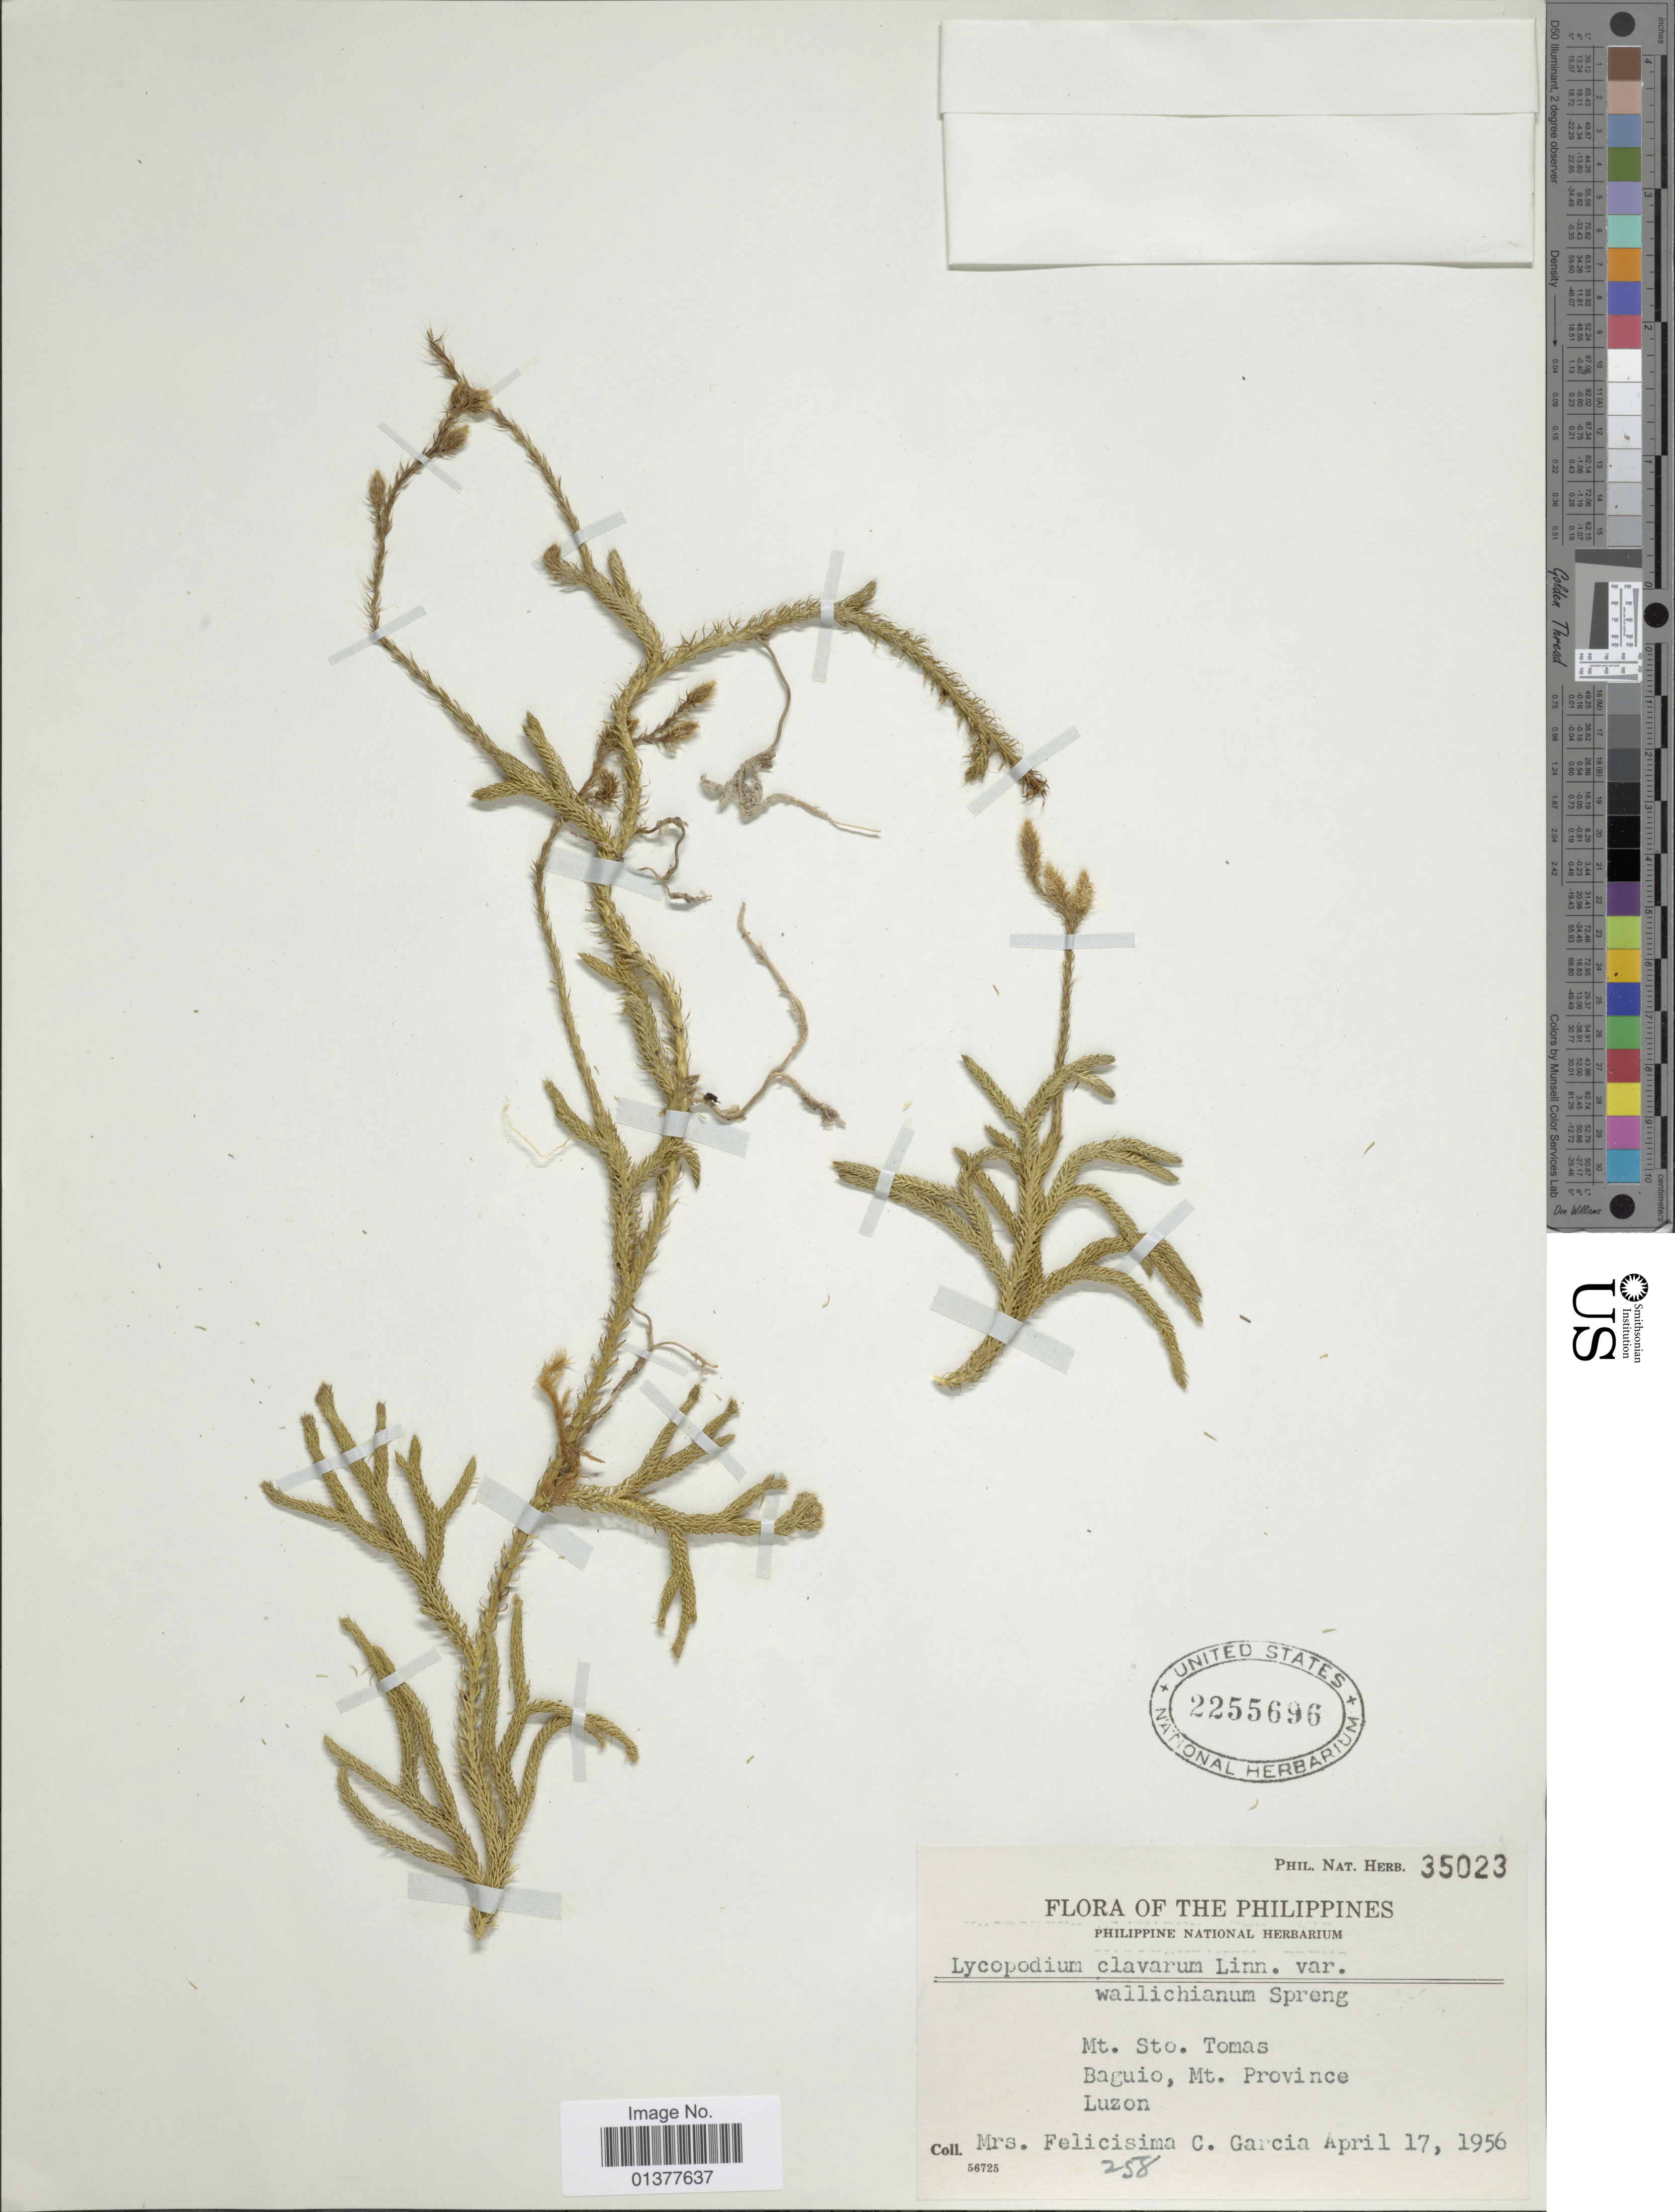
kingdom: Plantae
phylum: Tracheophyta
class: Lycopodiopsida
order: Lycopodiales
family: Lycopodiaceae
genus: Lycopodium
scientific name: Lycopodium clavatum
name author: L.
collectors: F. García C.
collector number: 258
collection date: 1956-04-17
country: Philippines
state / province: Central Luzon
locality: Mt. Sto. Tomas, Baguio, Mt. province Luzon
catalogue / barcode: US 2255696